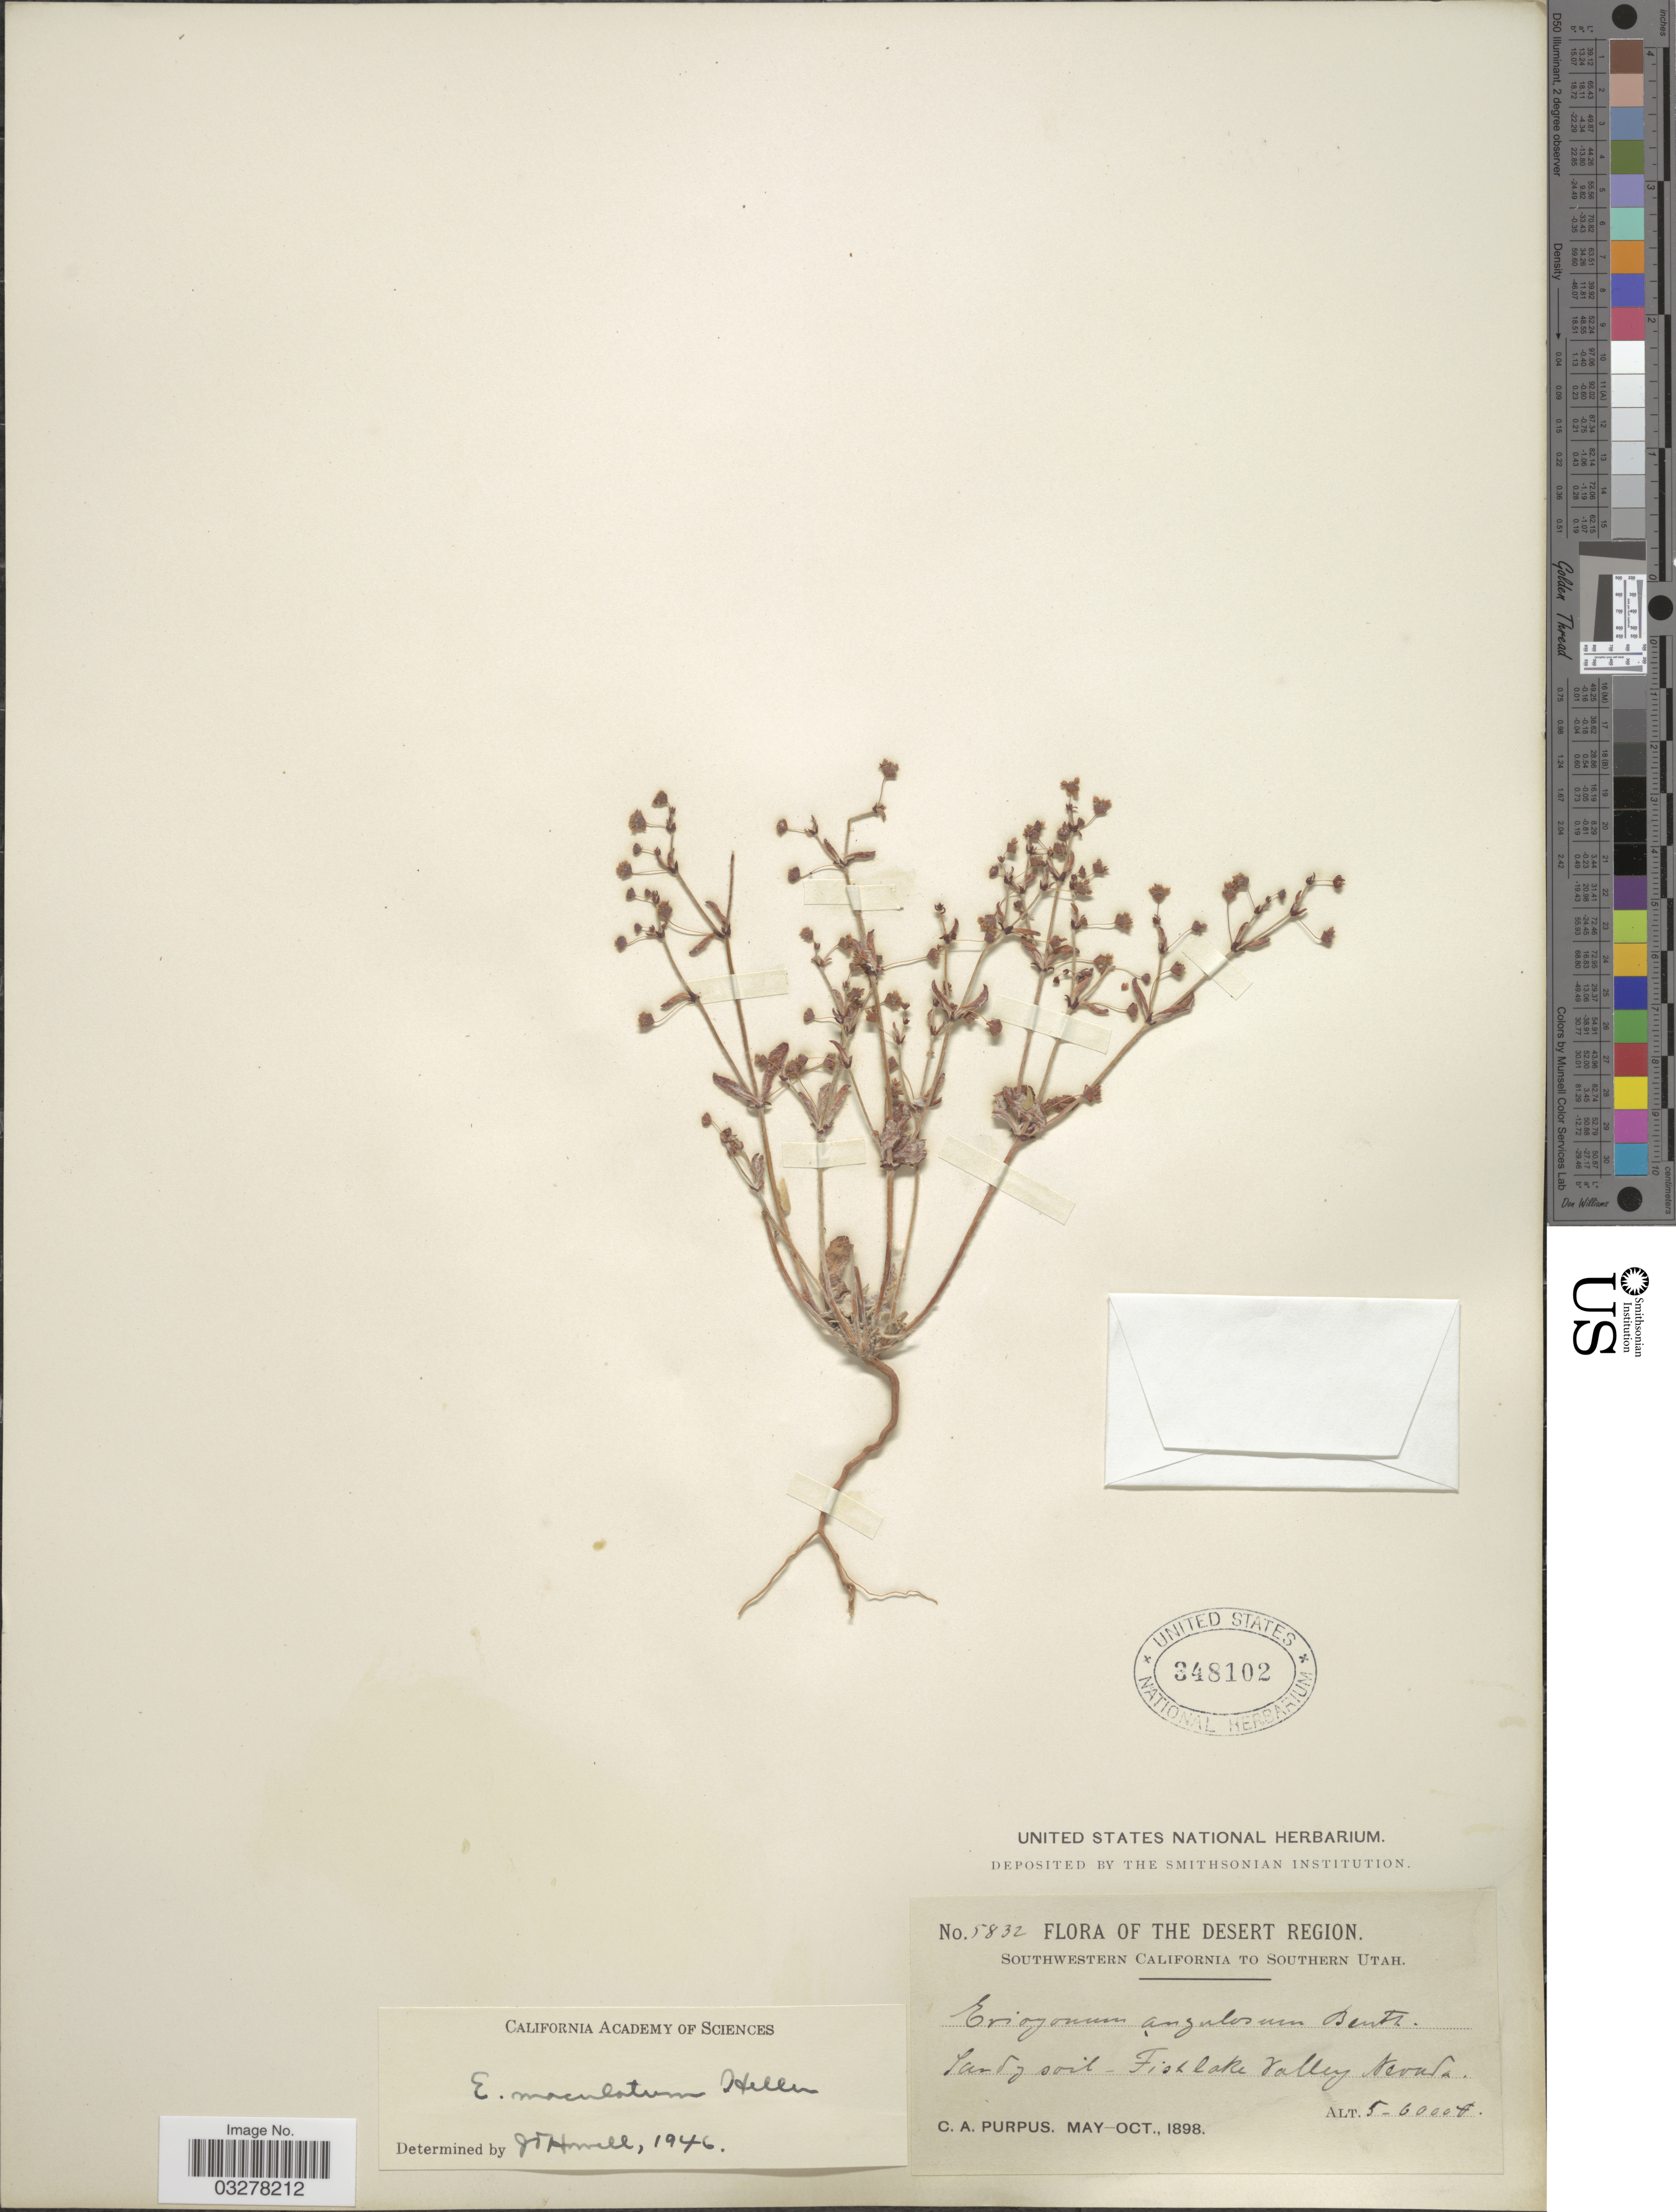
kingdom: Plantae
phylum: Tracheophyta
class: Magnoliopsida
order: Caryophyllales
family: Polygonaceae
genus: Eriogonum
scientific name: Eriogonum maculatum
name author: A. Heller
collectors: C. A. Purpus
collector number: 5832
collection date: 1898-05/1898-10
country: United States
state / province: Nevada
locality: Desert Region. Fishlake Valley.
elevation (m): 1524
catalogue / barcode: US 348102